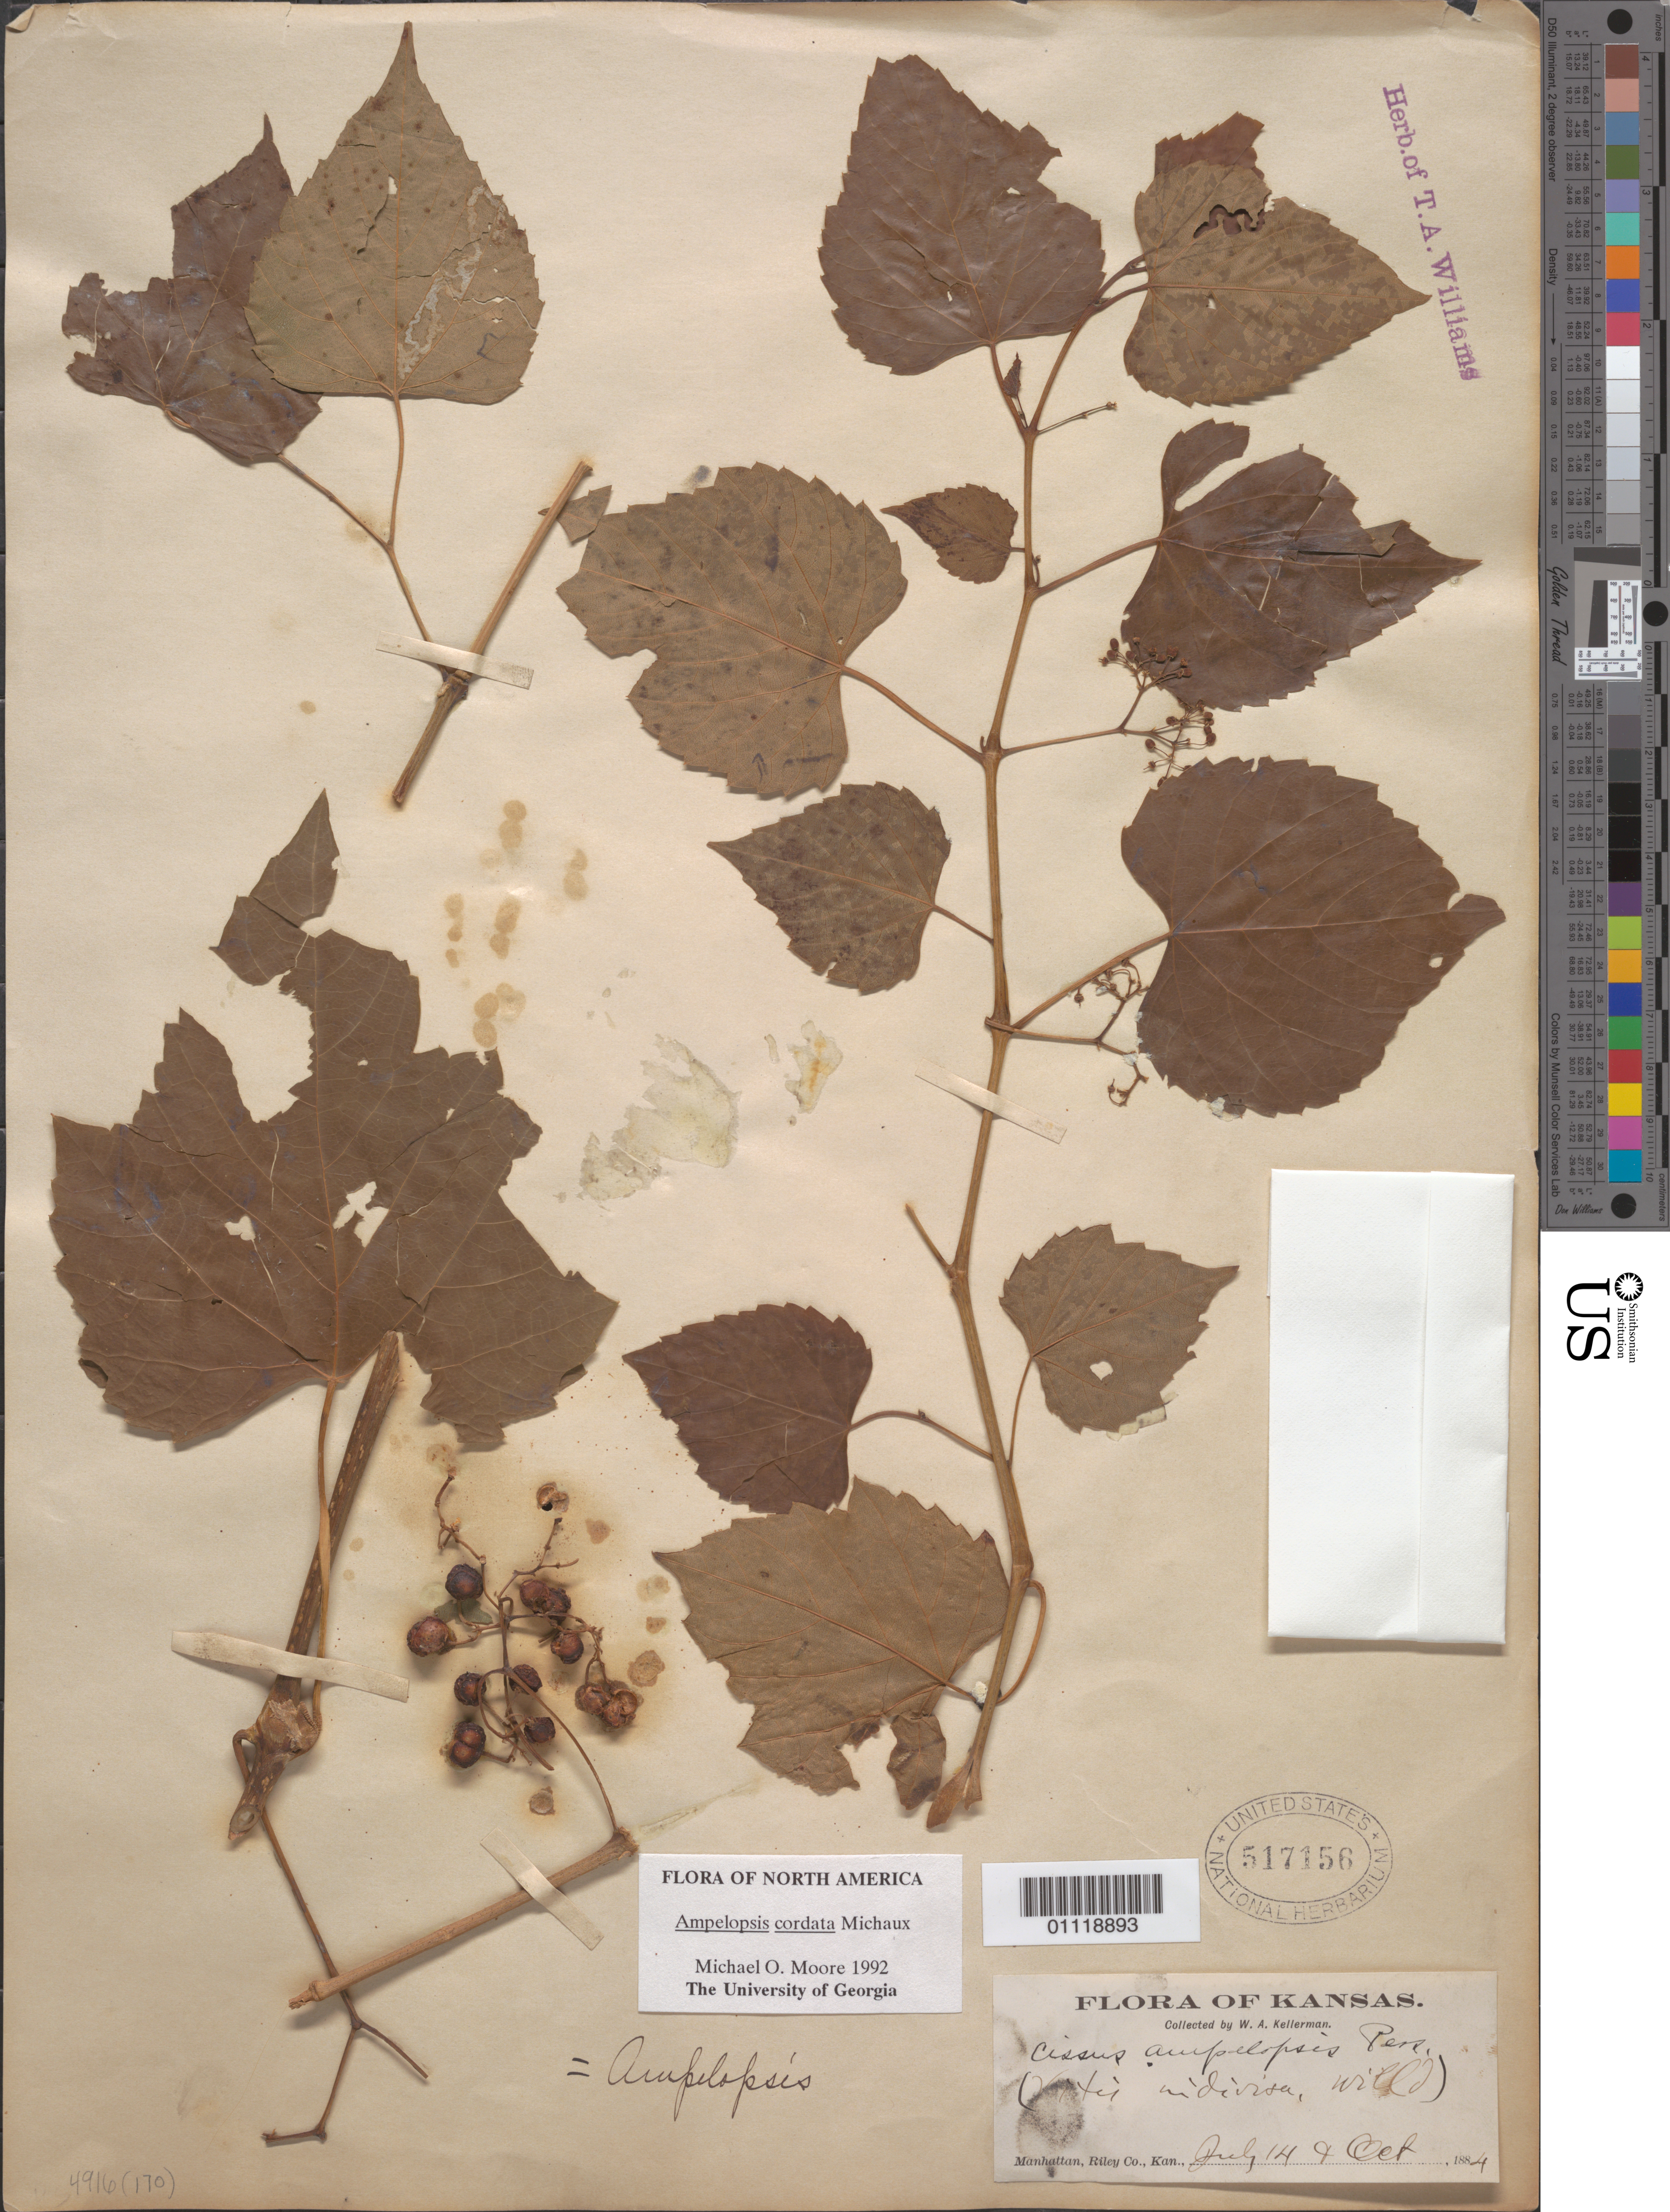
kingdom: Plantae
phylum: Tracheophyta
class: Magnoliopsida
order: Vitales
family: Vitaceae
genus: Ampelopsis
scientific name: Ampelopsis cordata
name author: Michx.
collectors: W. Kellerman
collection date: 1884-07-14/1884-10-09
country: United States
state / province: Kansas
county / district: Riley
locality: Manhattan.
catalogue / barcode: US 517156